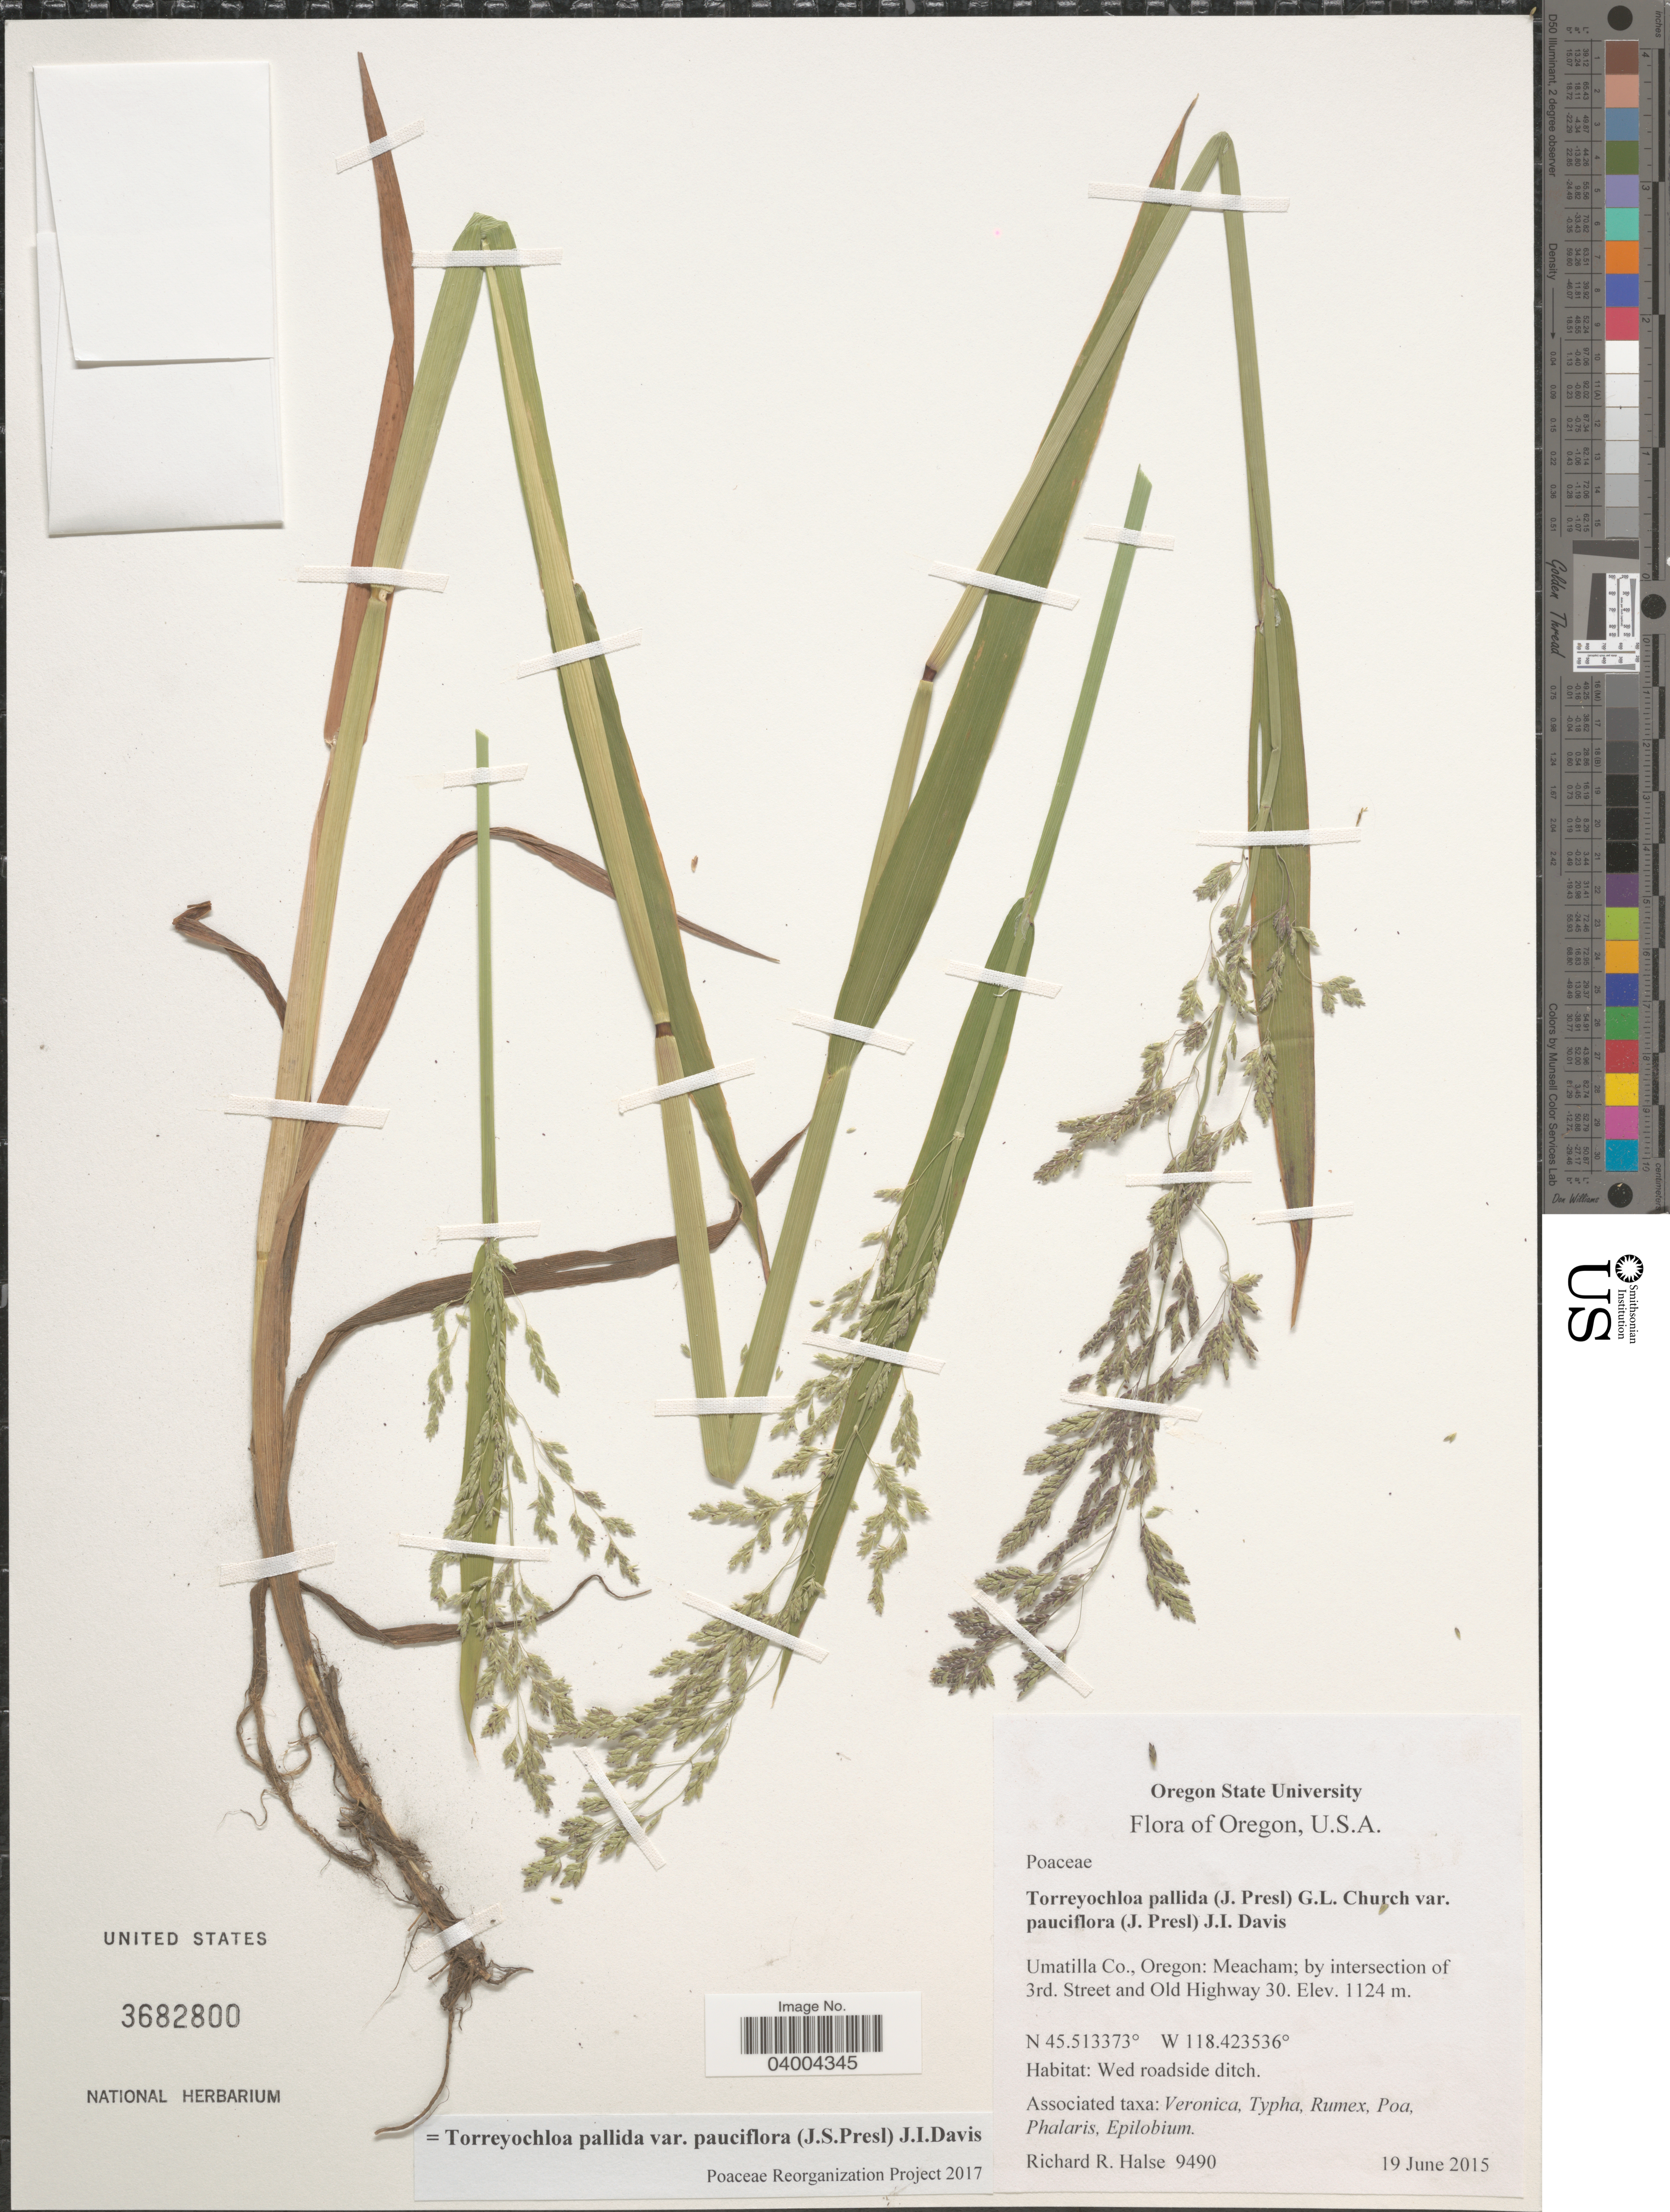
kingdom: Plantae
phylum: Tracheophyta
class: Liliopsida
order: Poales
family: Poaceae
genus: Torreyochloa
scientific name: Torreyochloa pallida var. pauciflora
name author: (J. Presl) J.I. Davis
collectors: R. Halse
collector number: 9490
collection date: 2015-06-19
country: United States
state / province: Oregon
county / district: Umatilla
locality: Umatilla Co: Meacham; by intersection of 3rd. Street and Old Highway 30.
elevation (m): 1124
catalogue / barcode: US 3682800